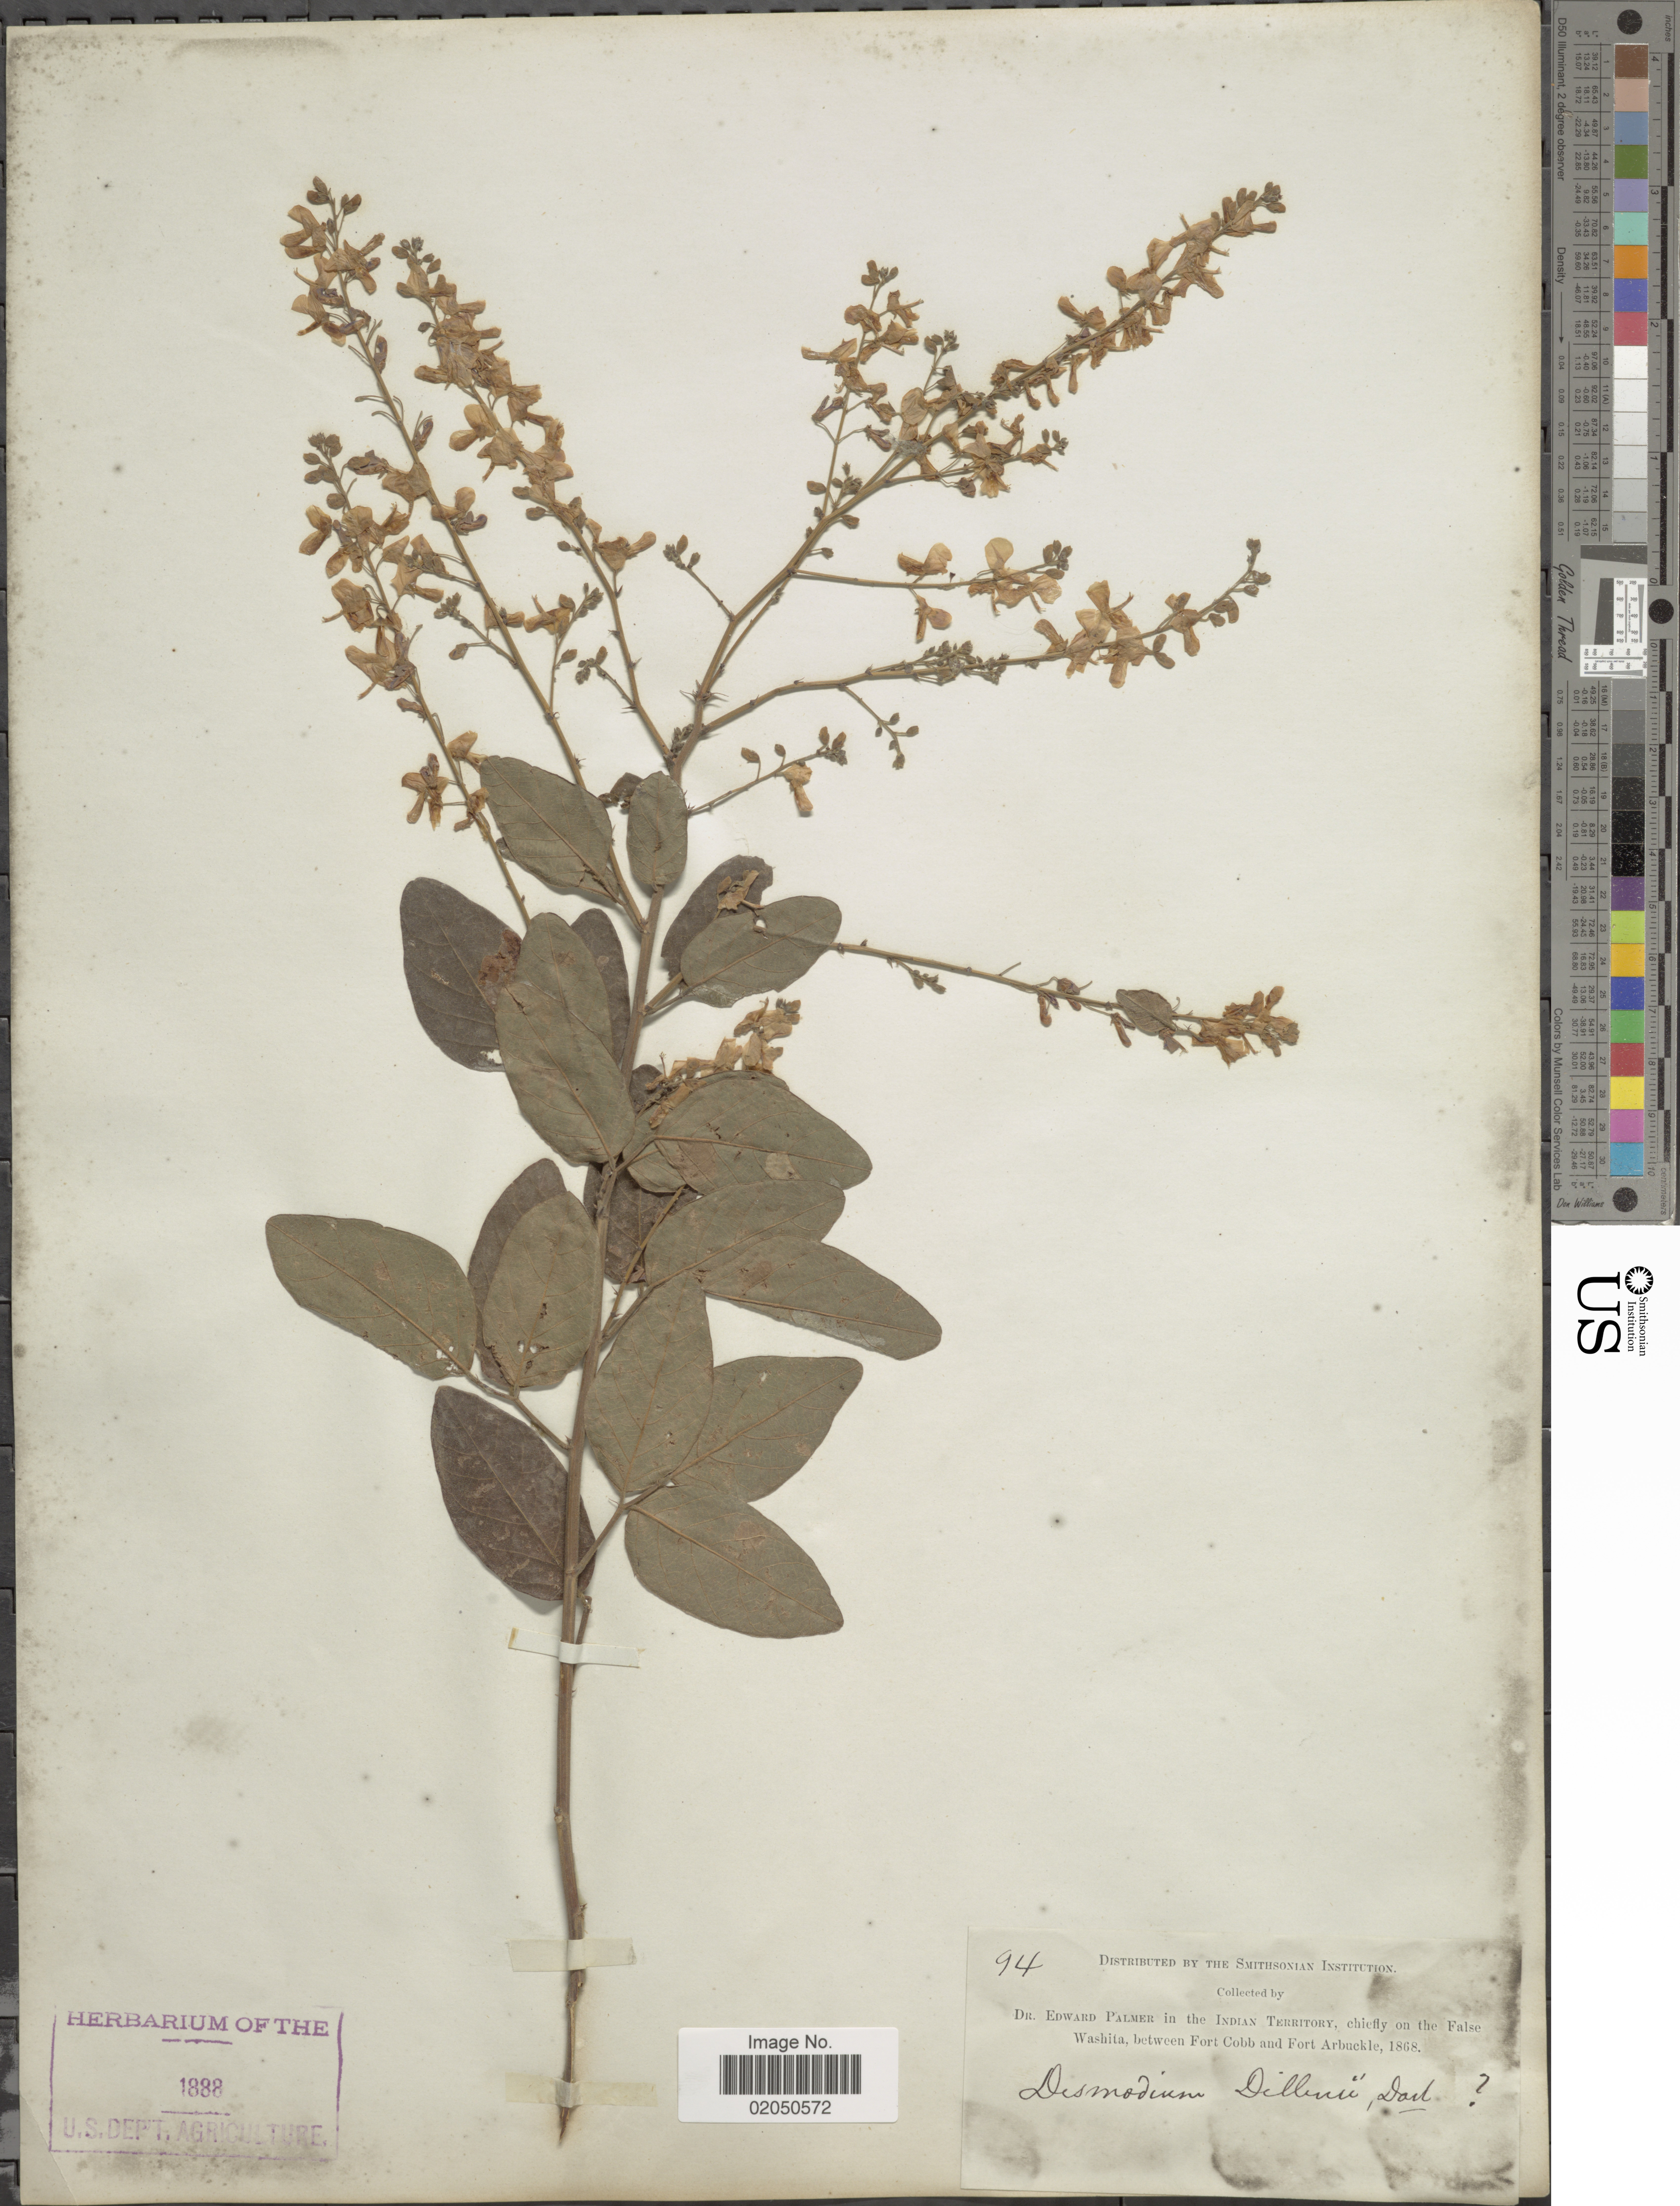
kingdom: Plantae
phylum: Tracheophyta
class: Magnoliopsida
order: Fabales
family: Fabaceae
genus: Desmodium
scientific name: Desmodium glabellum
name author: (Michx.) DC.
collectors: E. Palmer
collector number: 94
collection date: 1868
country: United States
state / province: Oklahoma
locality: Indian Territory, False Washita, between Fort Cobb and Fort Arbuckle